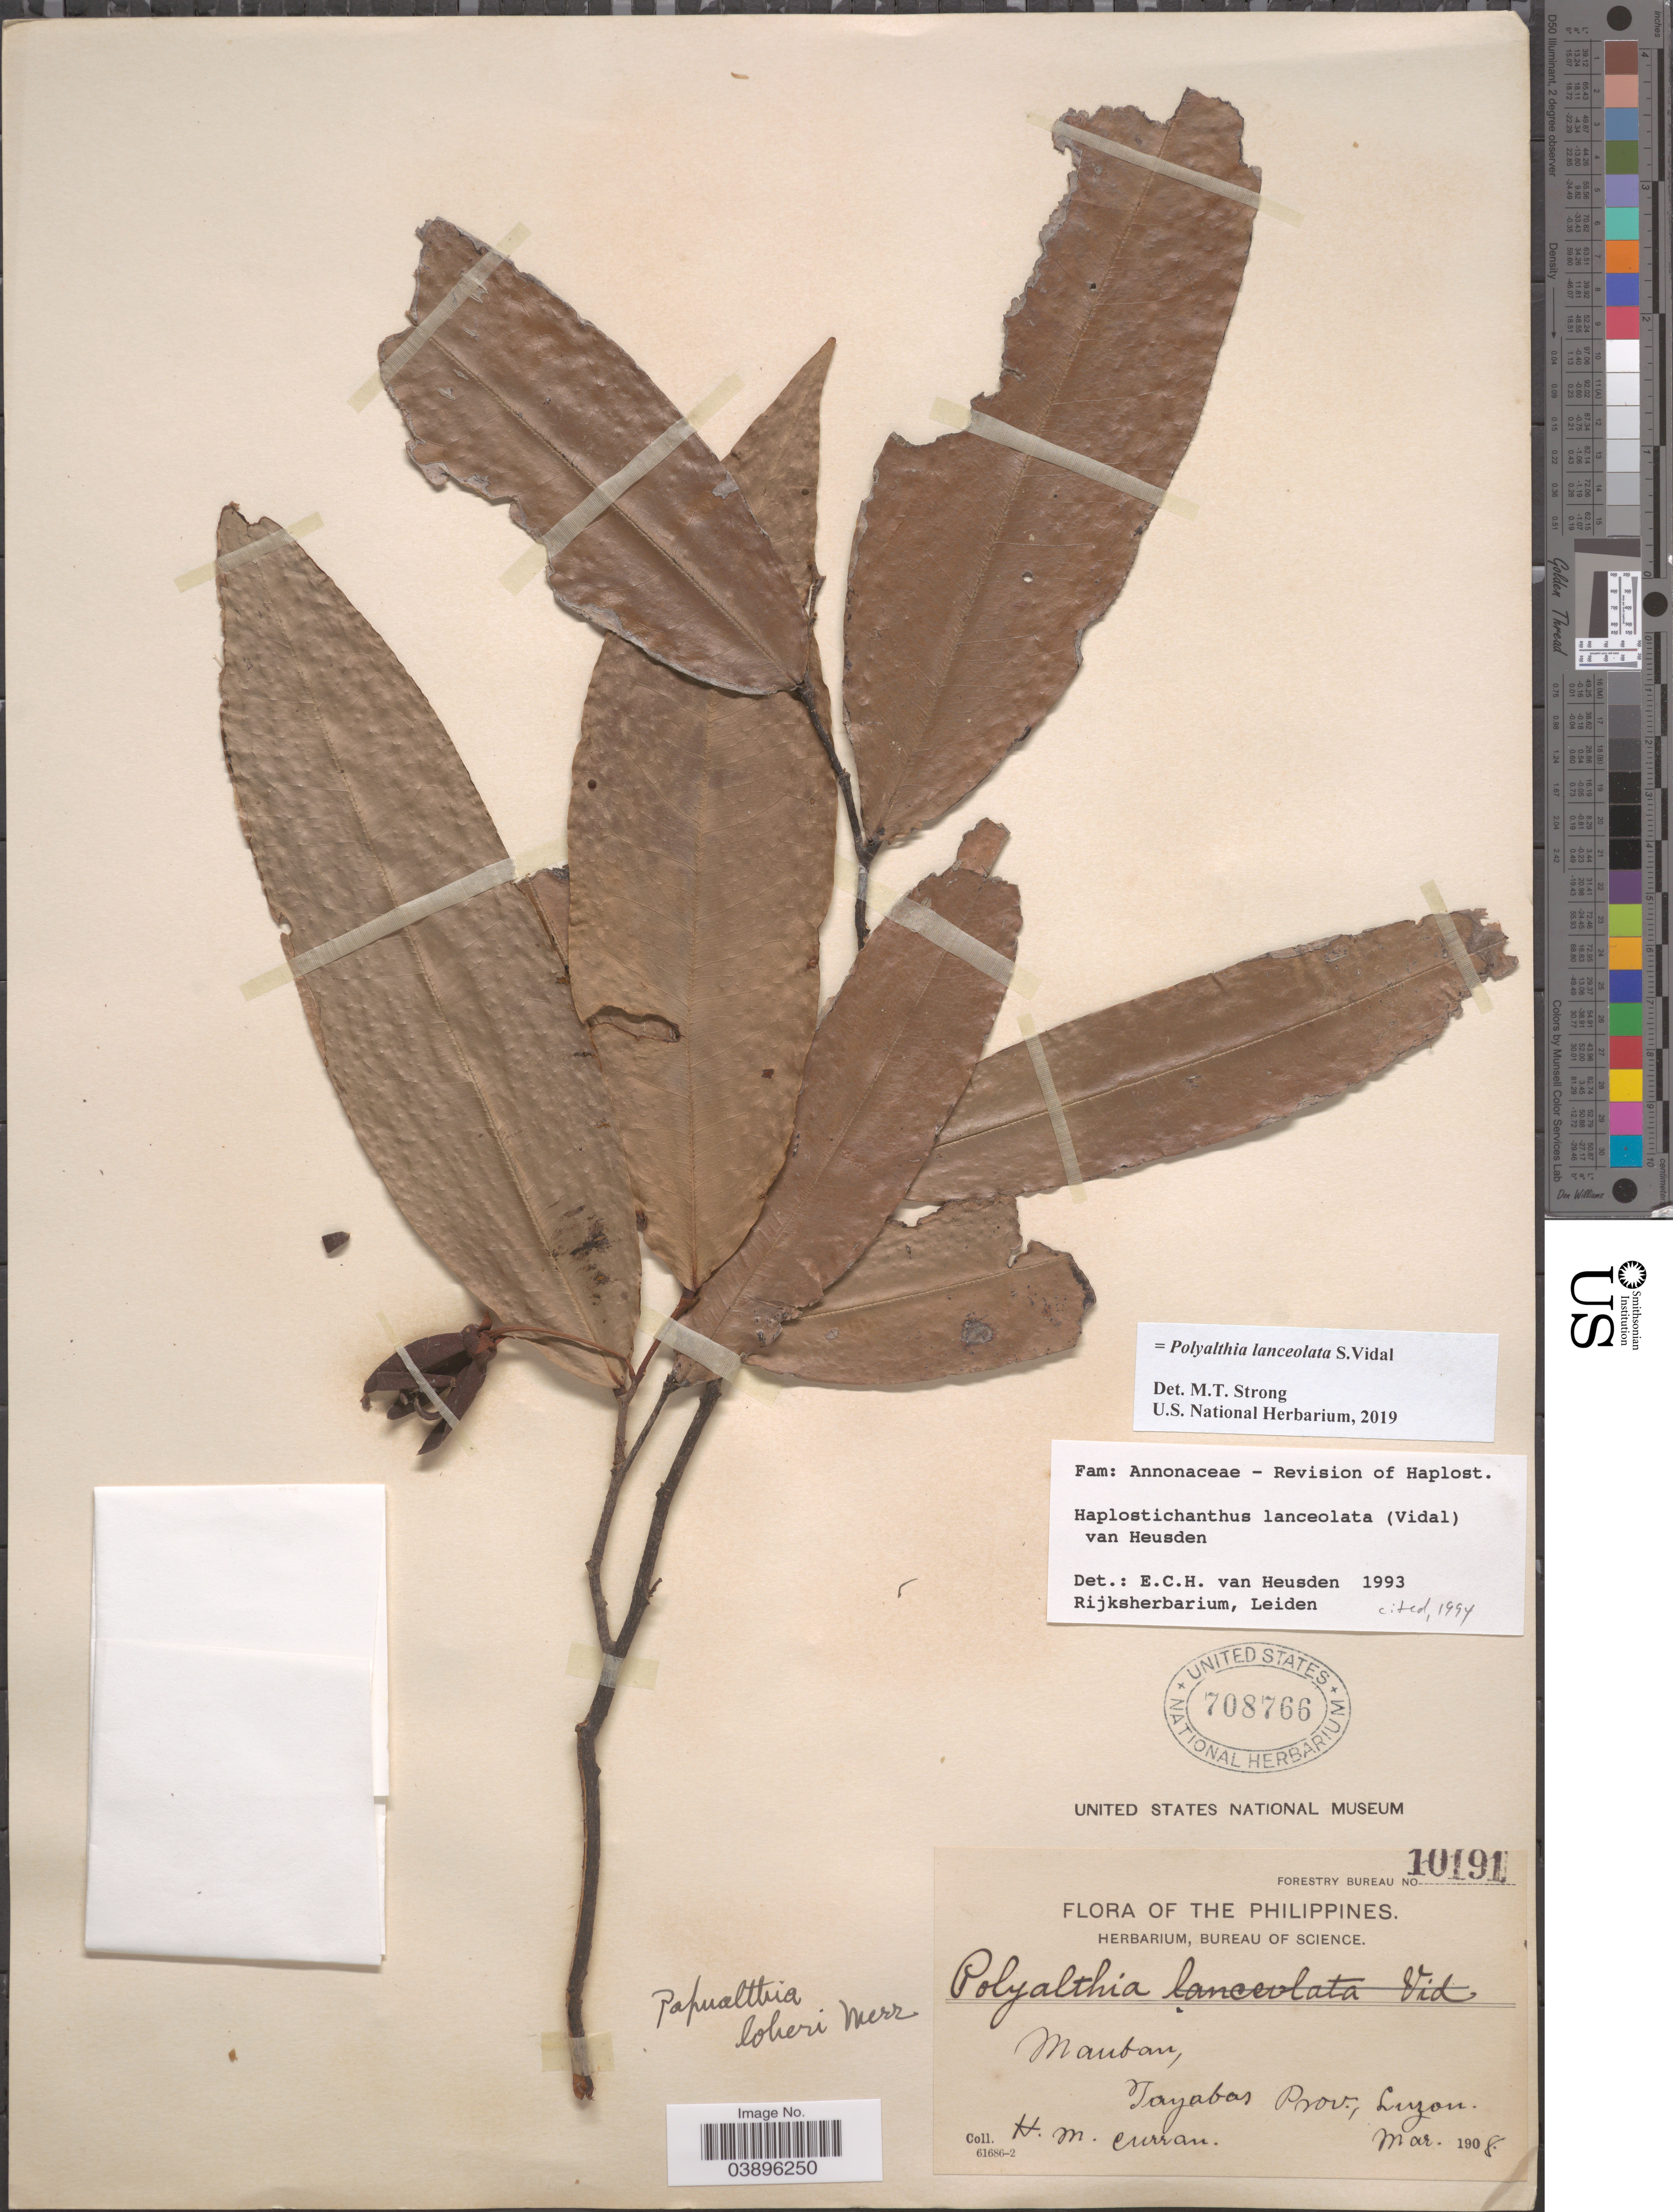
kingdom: Plantae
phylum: Tracheophyta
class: Magnoliopsida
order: Magnoliales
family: Annonaceae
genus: Polyalthia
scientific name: Polyalthia lanceolata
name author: S. Vidal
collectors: H. M. Curran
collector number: Forestry Bureau 10191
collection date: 1908-03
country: Philippines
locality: Manban, Tayabas Prov., Luzon.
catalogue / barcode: US 708766